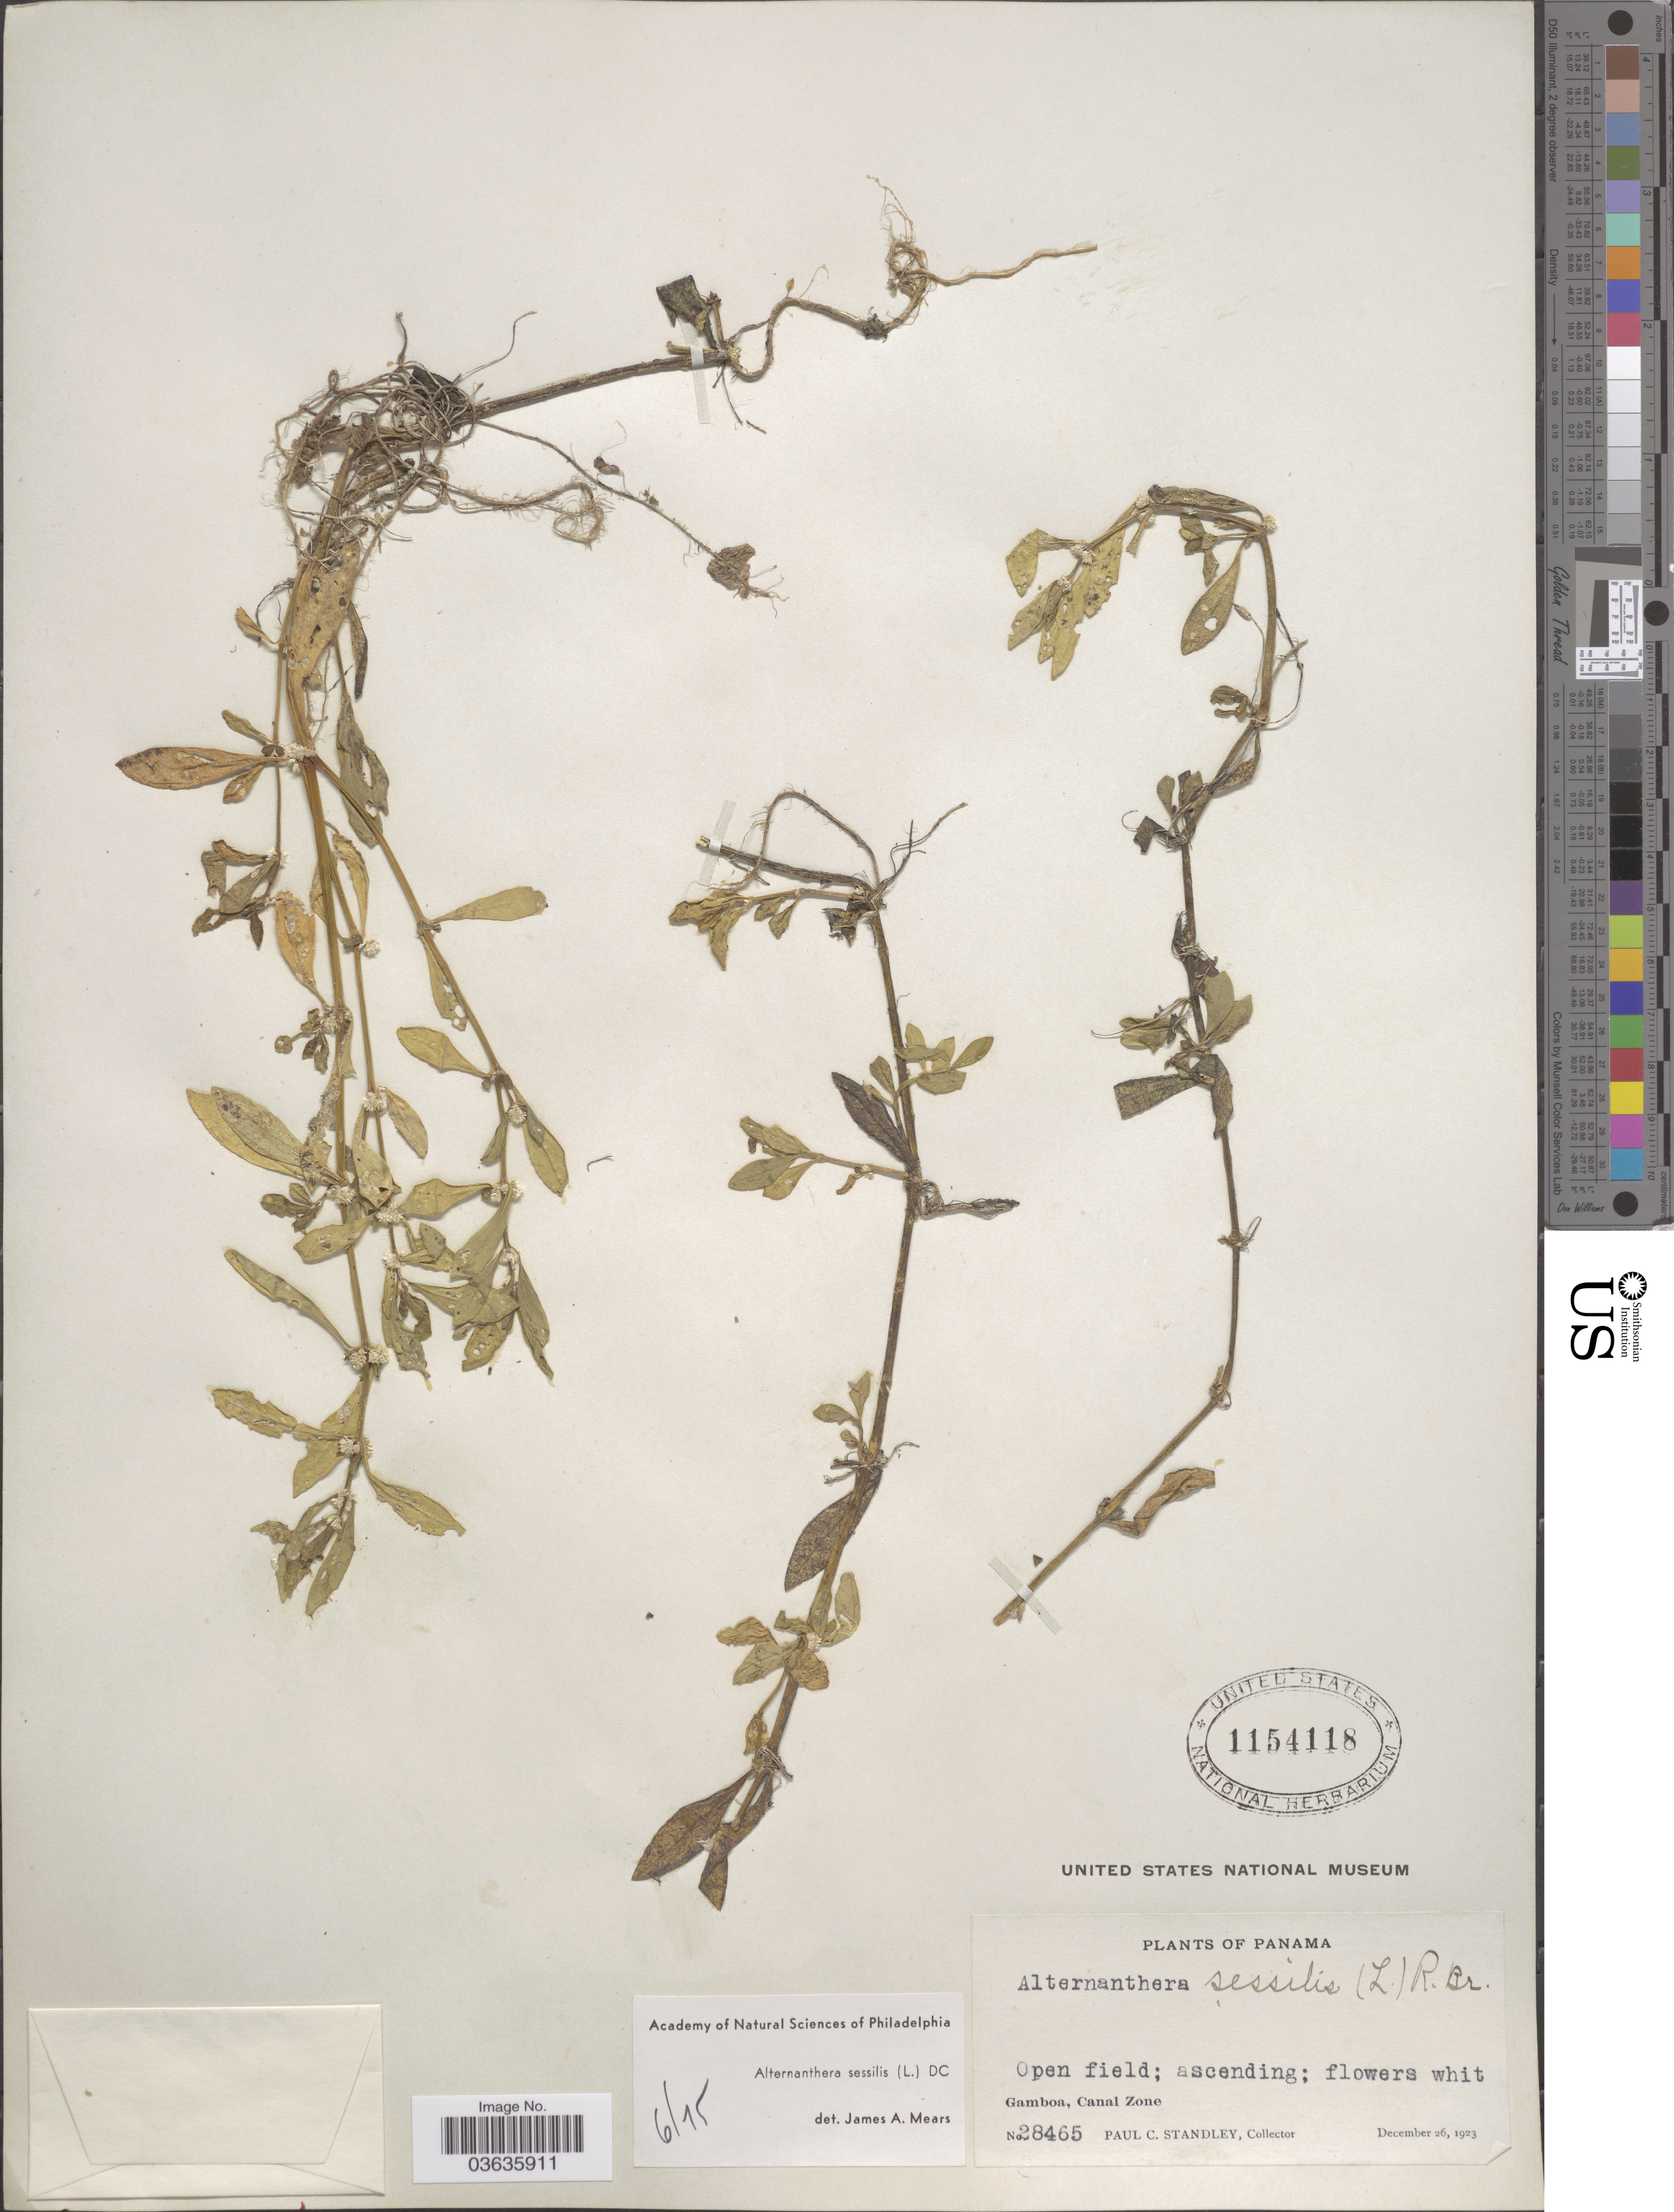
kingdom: Plantae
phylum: Tracheophyta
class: Magnoliopsida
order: Caryophyllales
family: Amaranthaceae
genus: Alternanthera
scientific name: Alternanthera sessilis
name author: (L.) DC.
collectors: P. C. Standley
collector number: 28465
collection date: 1923-12-26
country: Panama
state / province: Colón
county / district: Canal Zone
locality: Gamboa, Canal Zone.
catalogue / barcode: US 1154118